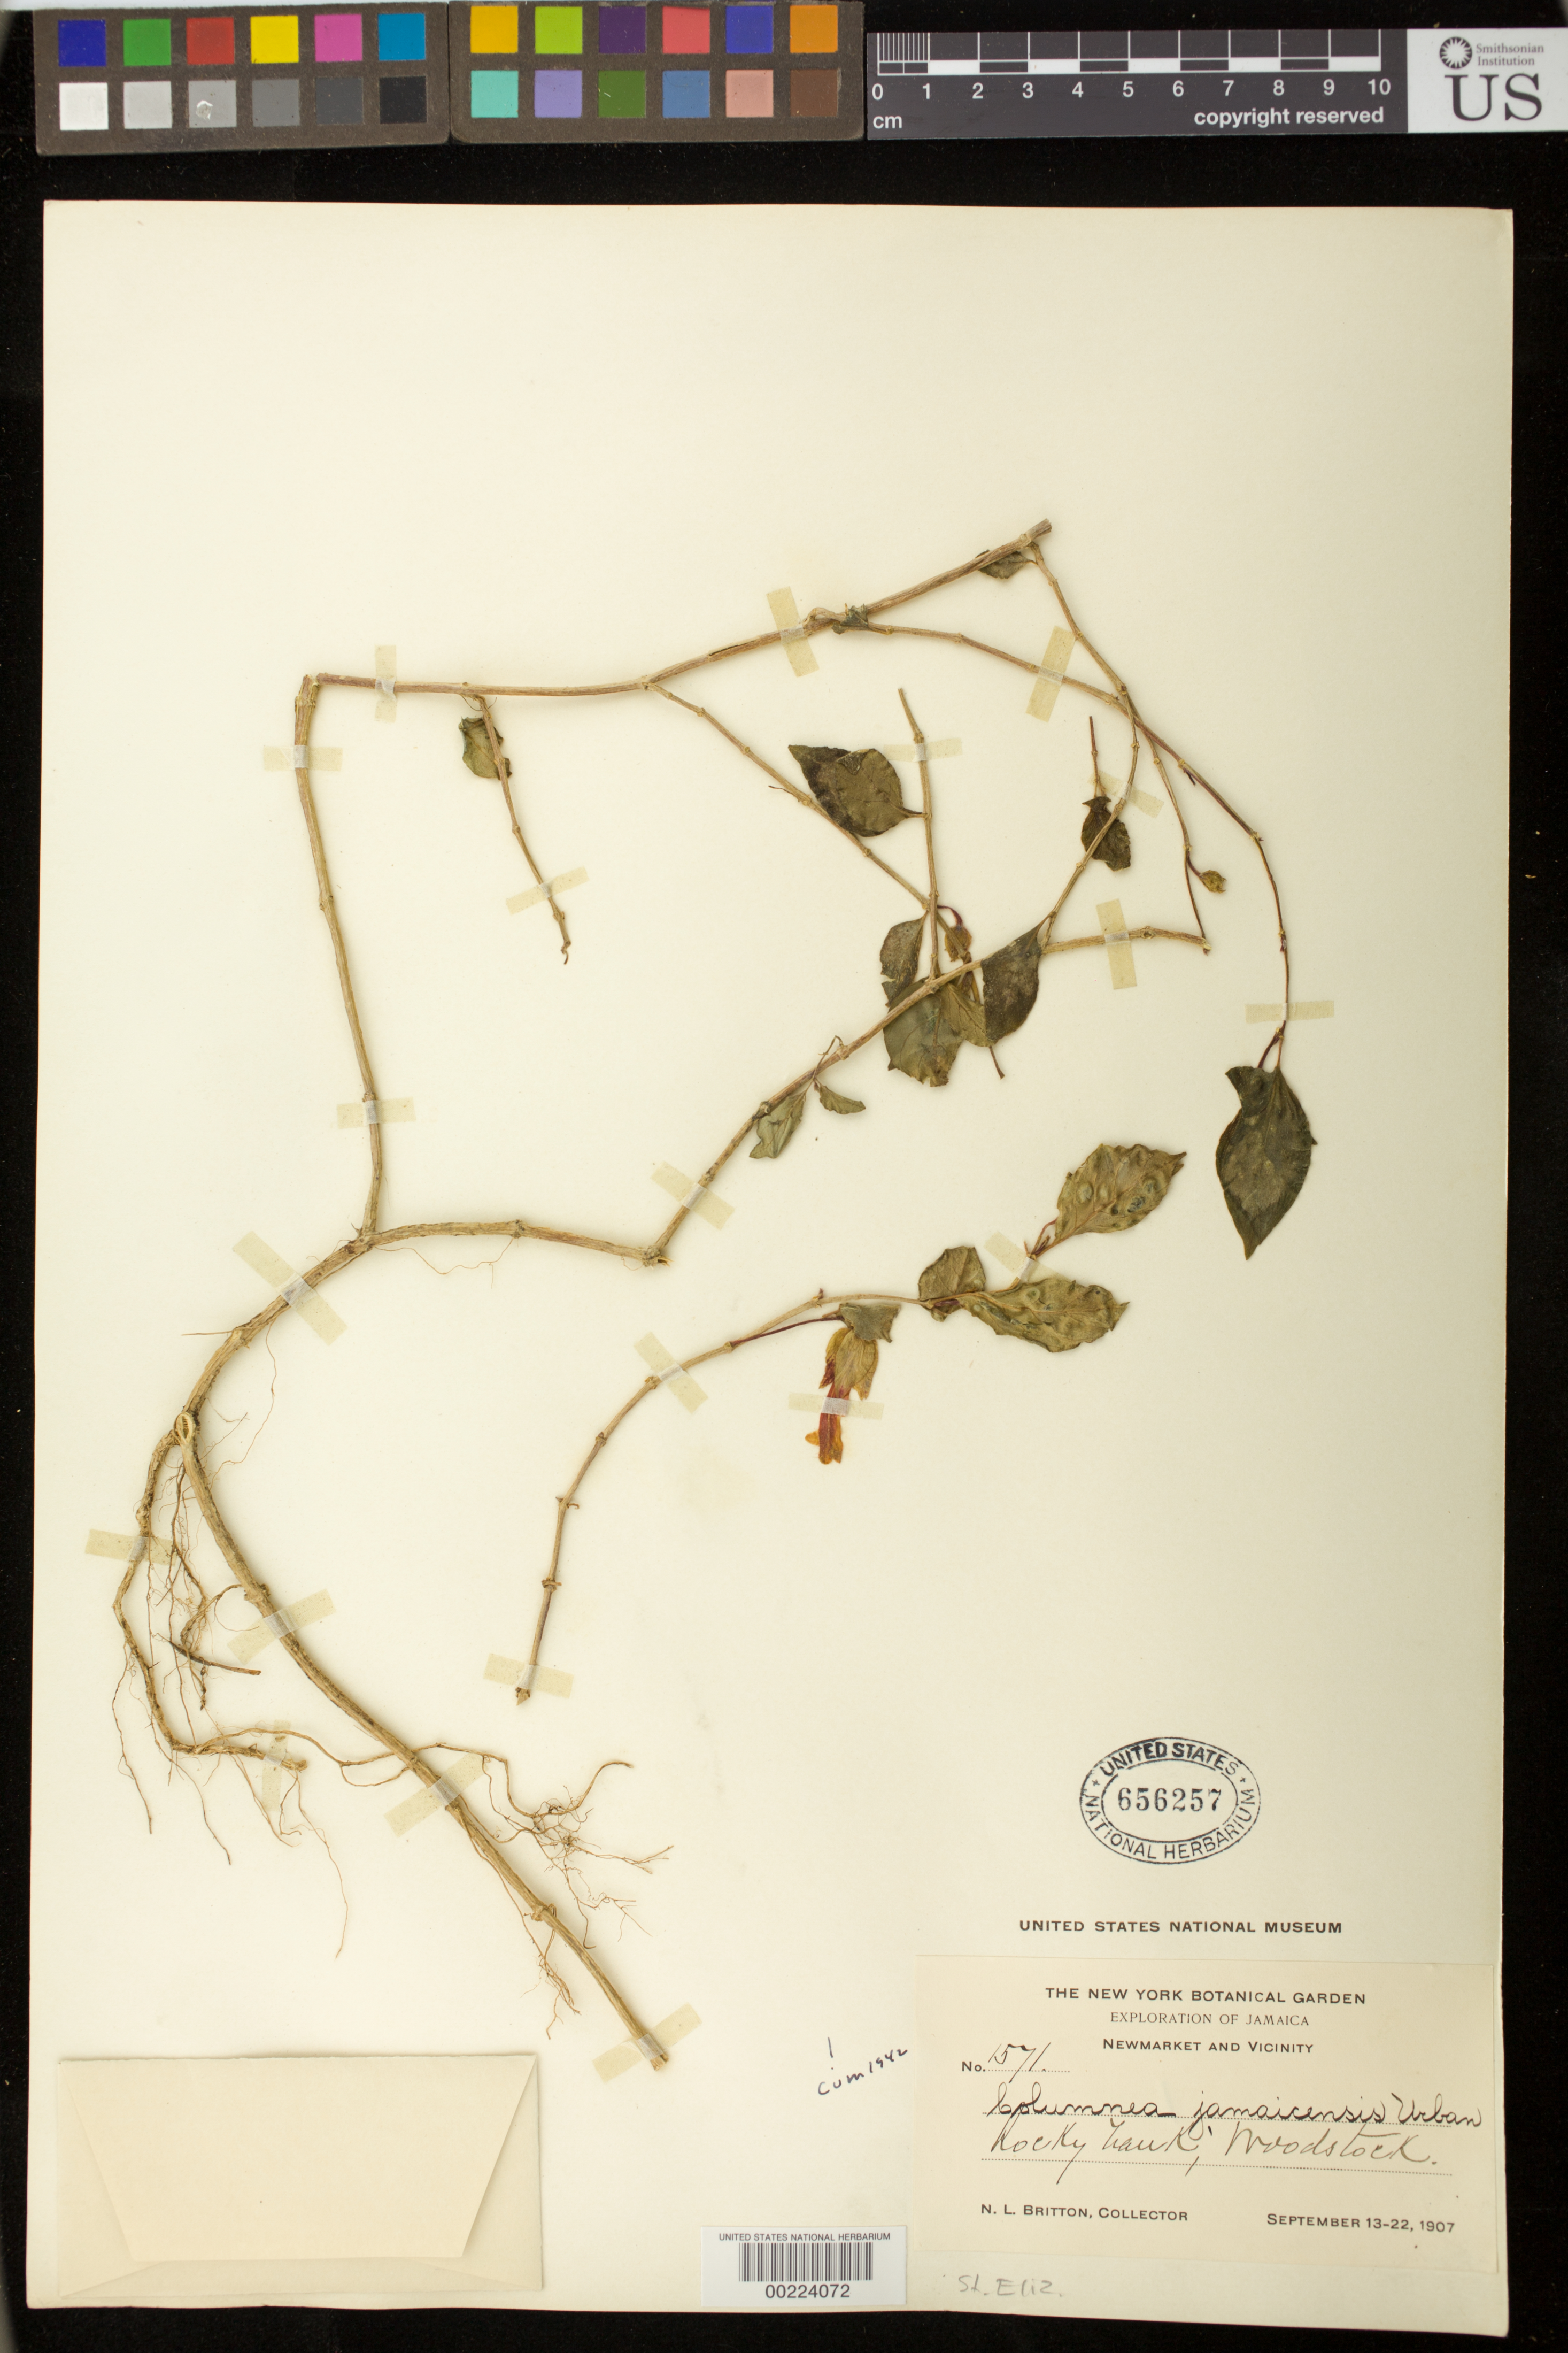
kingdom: Plantae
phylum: Tracheophyta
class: Magnoliopsida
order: Lamiales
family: Gesneriaceae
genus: Columnea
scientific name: Columnea repens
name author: (Hook.) Hanst.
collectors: N. Britton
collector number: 1571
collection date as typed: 13-22 Sep 1907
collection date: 1907-09-13/1907-09-22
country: Jamaica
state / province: Saint Elizabeth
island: Jamaica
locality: Newmarket and vicinity, Woodstock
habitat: Rocky bank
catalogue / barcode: US 656257